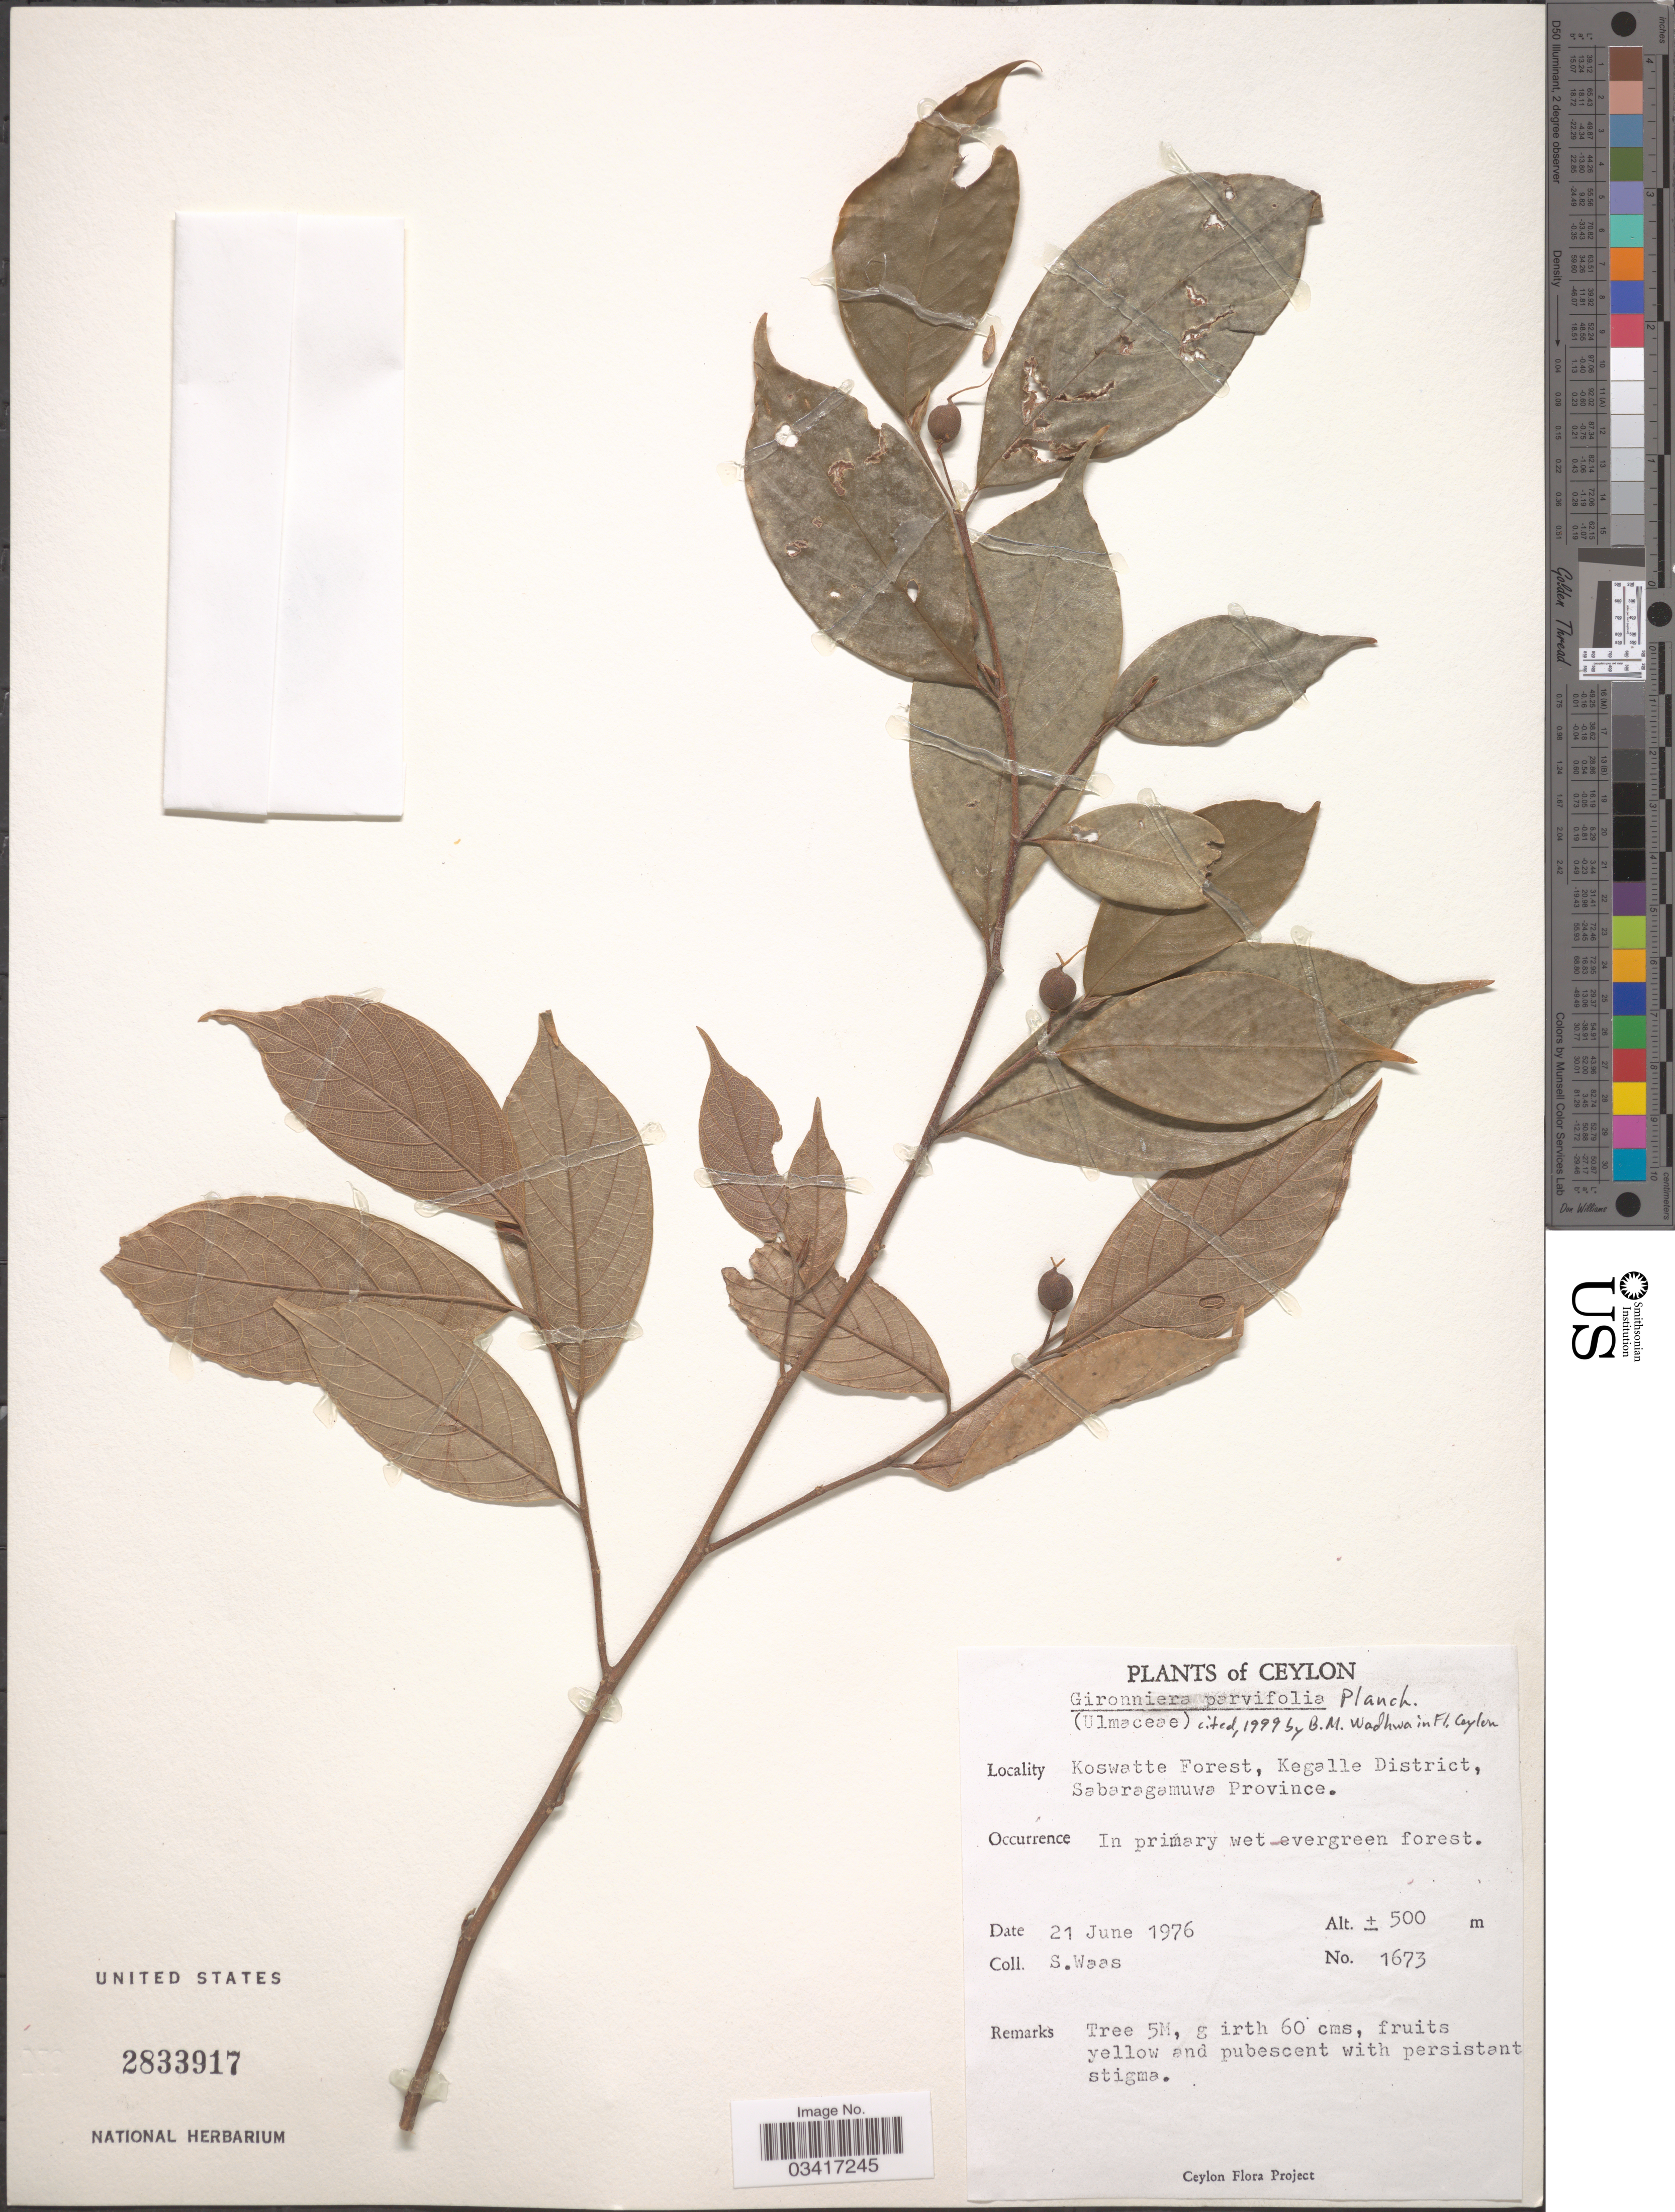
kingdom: Plantae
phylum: Tracheophyta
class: Magnoliopsida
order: Rosales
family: Cannabaceae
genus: Gironniera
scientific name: Gironniera parvifolia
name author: Planch.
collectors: S. Waas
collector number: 1673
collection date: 1976-06-21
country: Sri Lanka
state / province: Sabaragamuwa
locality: Ceylon. Koswatte Forest, Kegalle District.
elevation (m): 500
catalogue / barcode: US 2833917